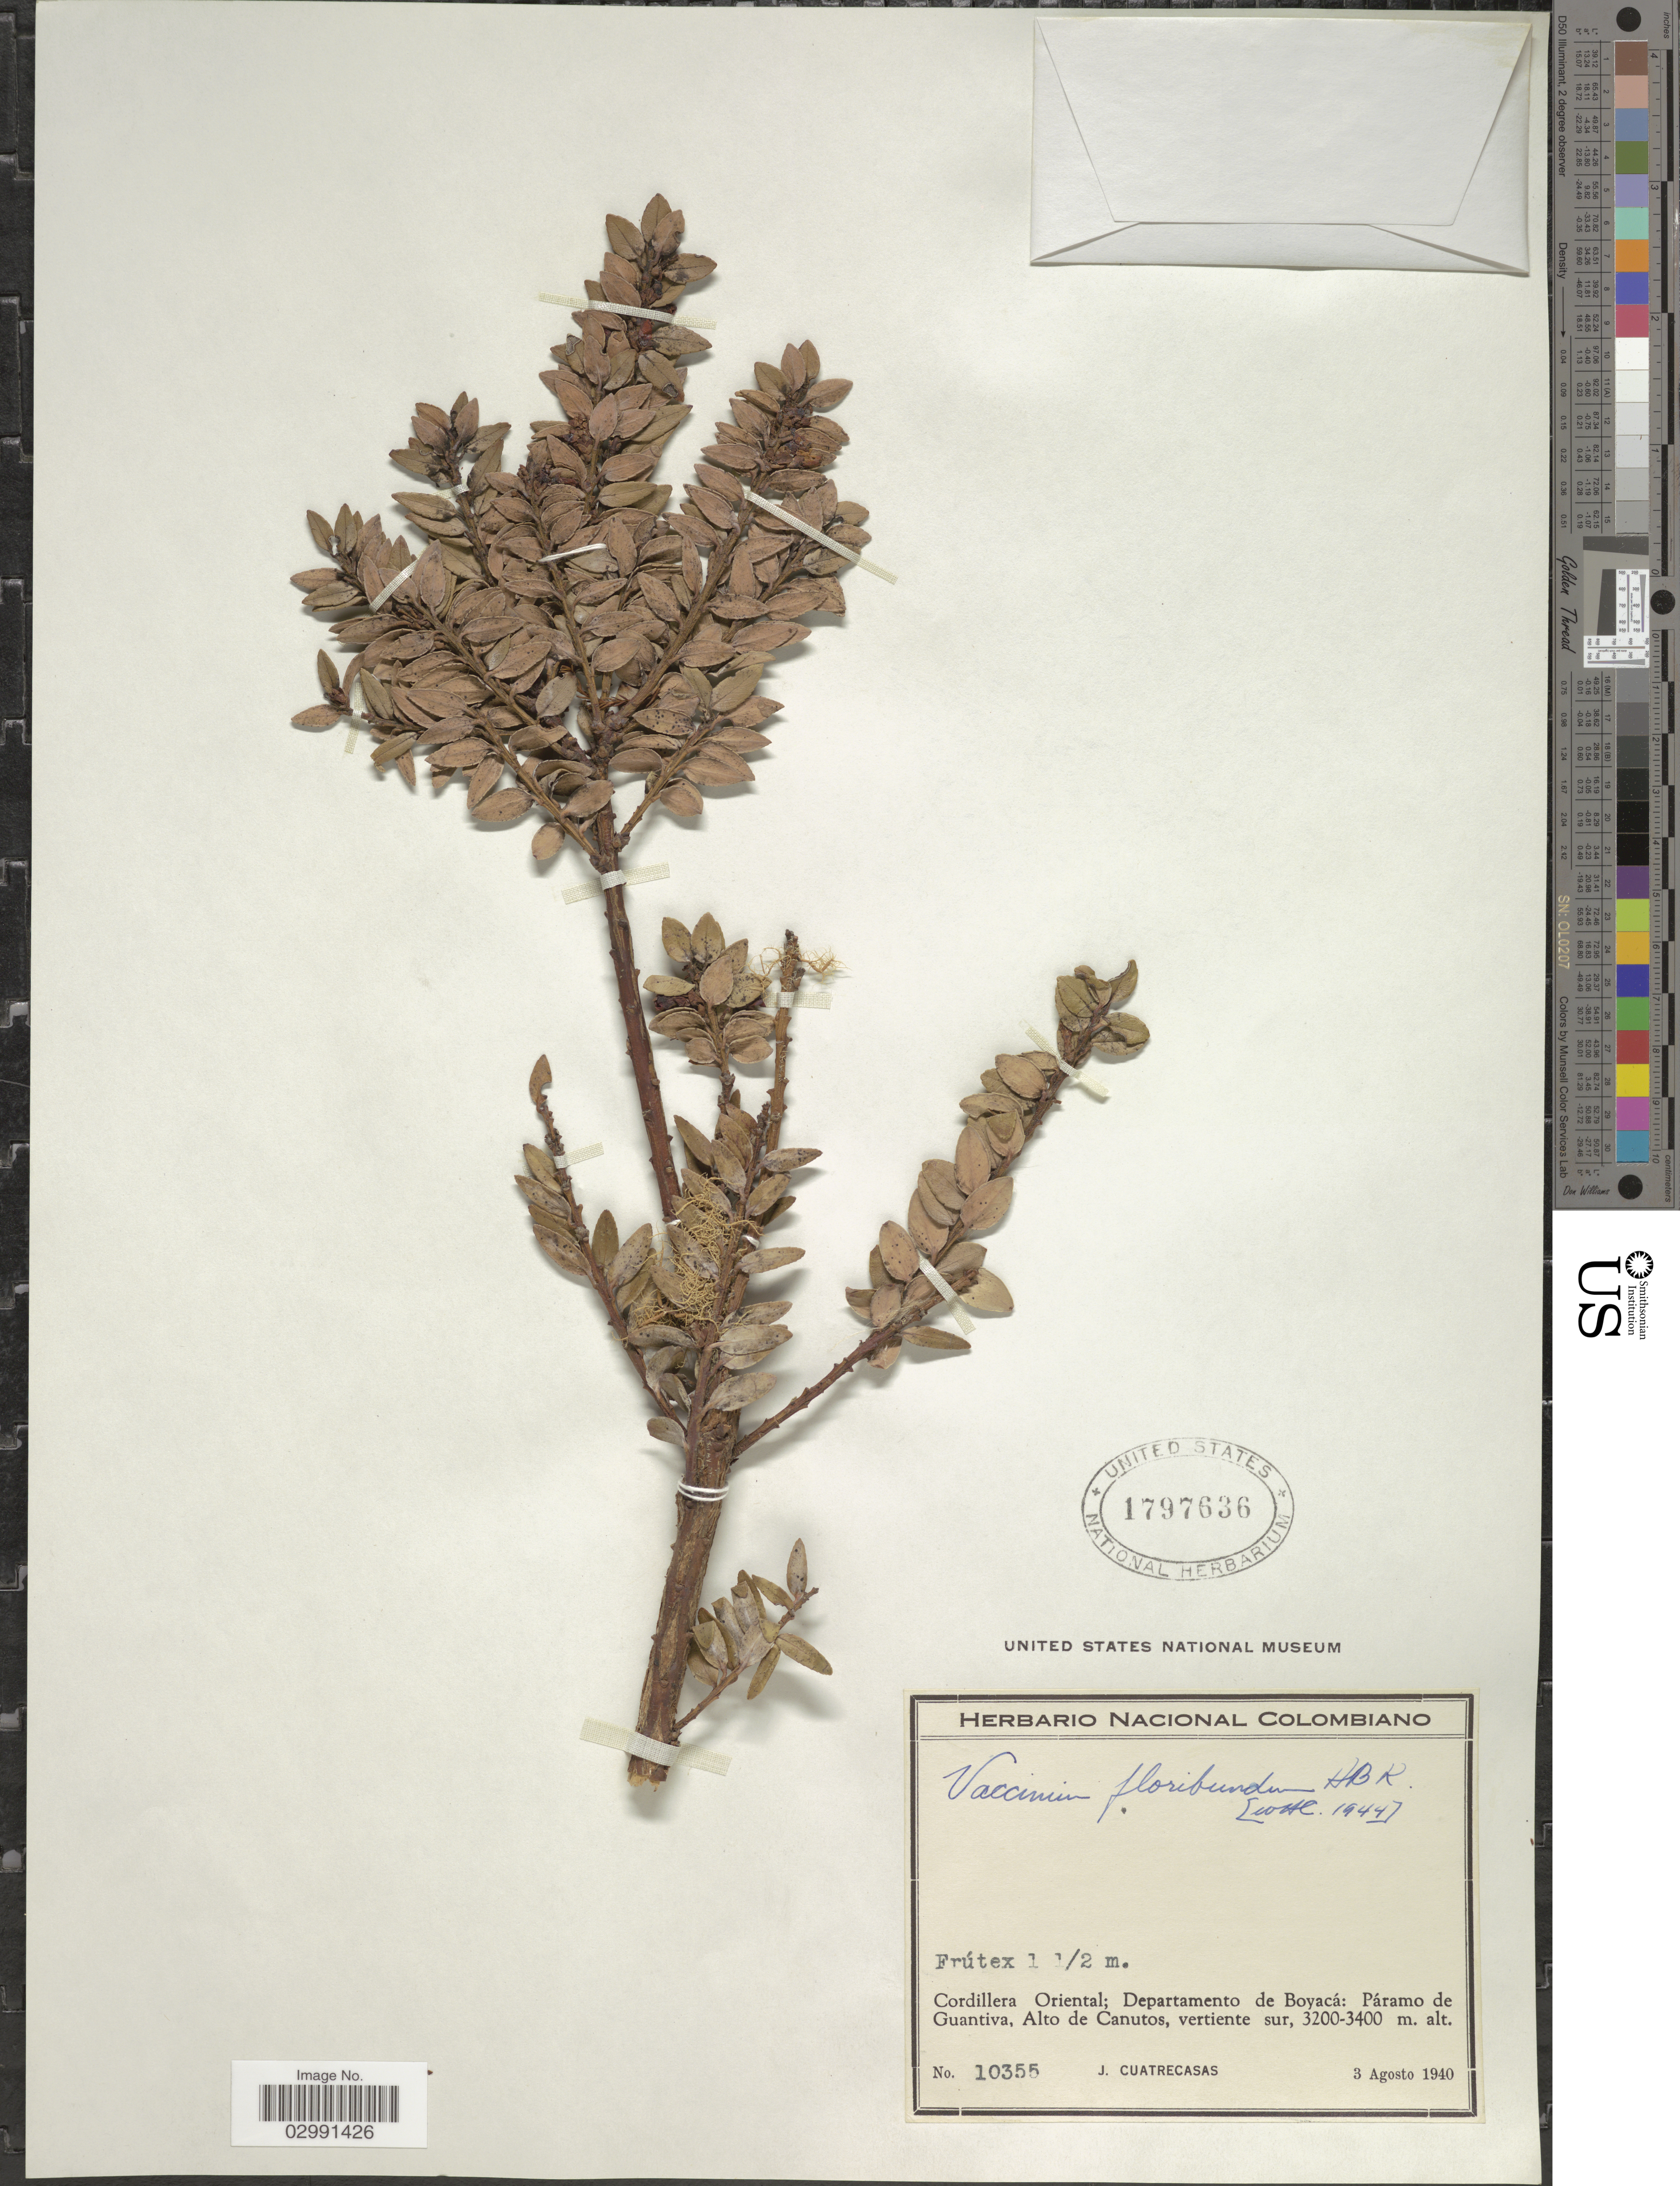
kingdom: Plantae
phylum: Tracheophyta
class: Magnoliopsida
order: Ericales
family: Ericaceae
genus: Vaccinium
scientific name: Vaccinium floribundum var. floribundum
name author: Kunth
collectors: J. Cuatrecasas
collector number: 10355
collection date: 1940-08-03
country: Colombia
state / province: Boyacá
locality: Cordillera Oriental; Departamento de Boyacá: Páramo de Guantiva, Alto de Canutos, vertiente sur.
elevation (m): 3200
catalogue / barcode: US 1797636